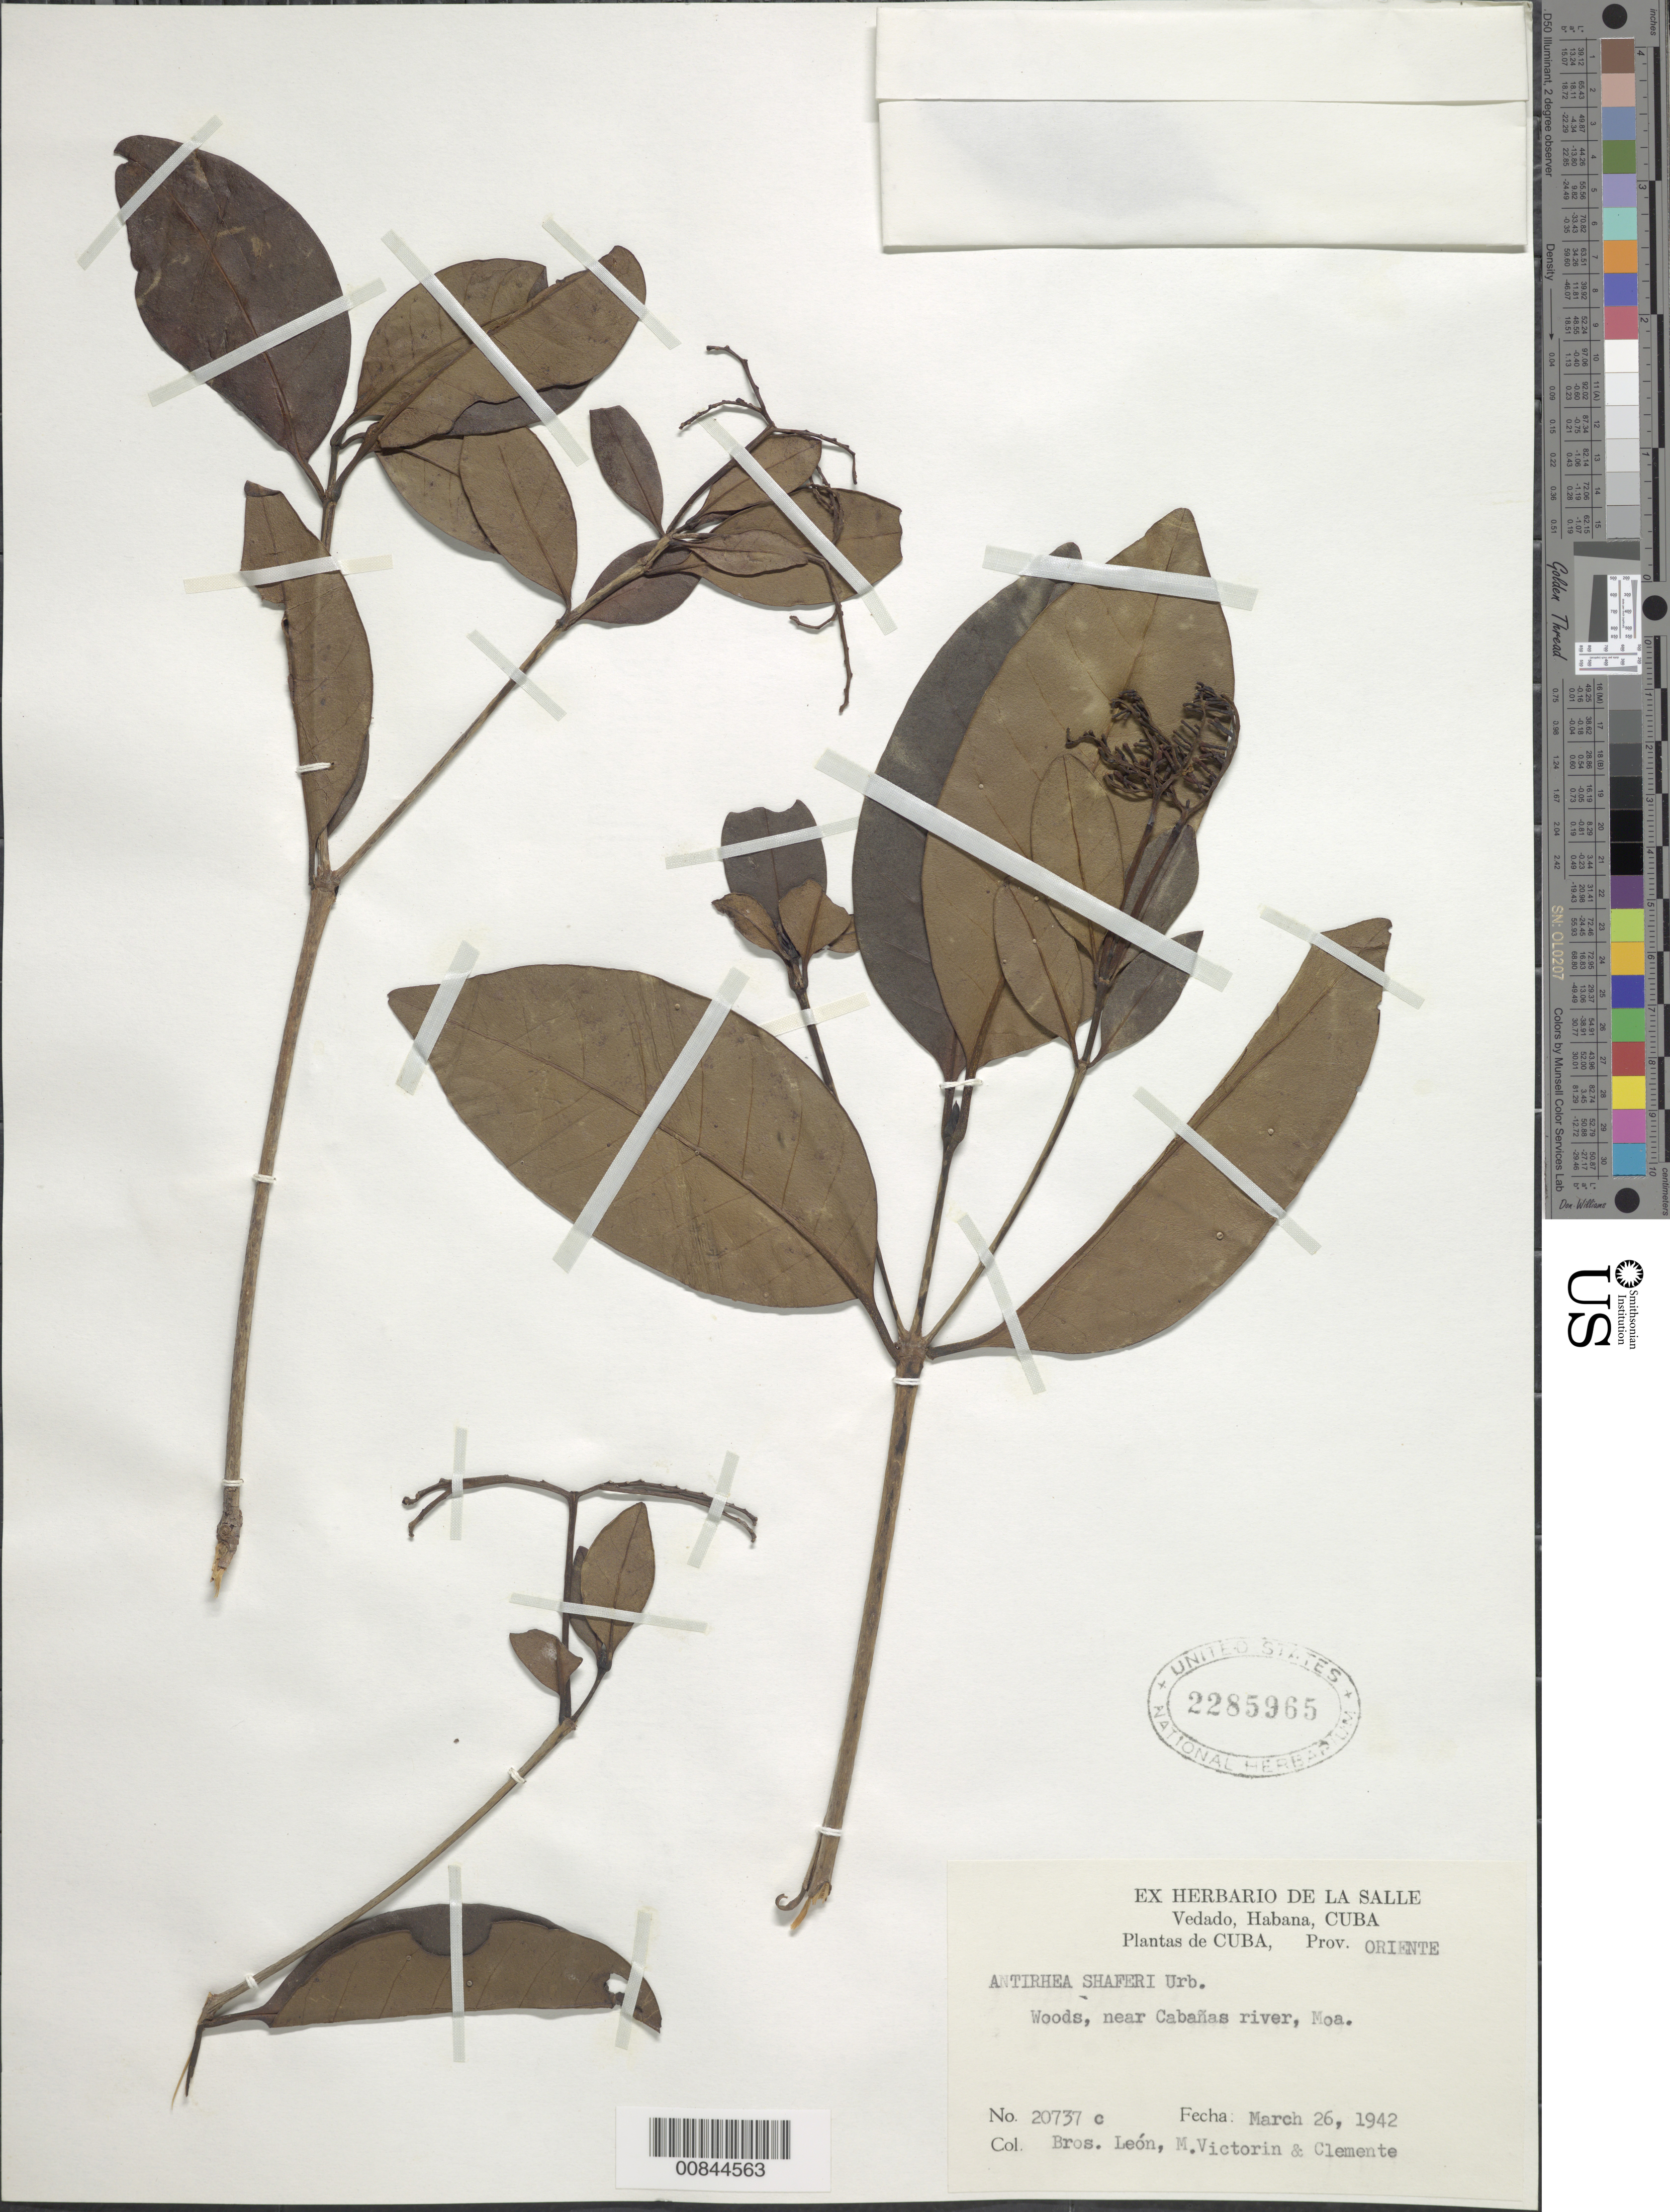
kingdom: Plantae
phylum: Tracheophyta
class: Magnoliopsida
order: Gentianales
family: Rubiaceae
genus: Stenostomum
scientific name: Stenostomum shaferi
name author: (Urb.) Borhidi & Fernández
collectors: Bro. León, Fr. Marie-Victorin & Bro. Clemente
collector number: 20737 c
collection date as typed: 26 Mar 1942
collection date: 1942-03-26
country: Cuba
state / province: Oriente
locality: Near Cabañas River, moa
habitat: Woods near river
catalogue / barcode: US 2285965